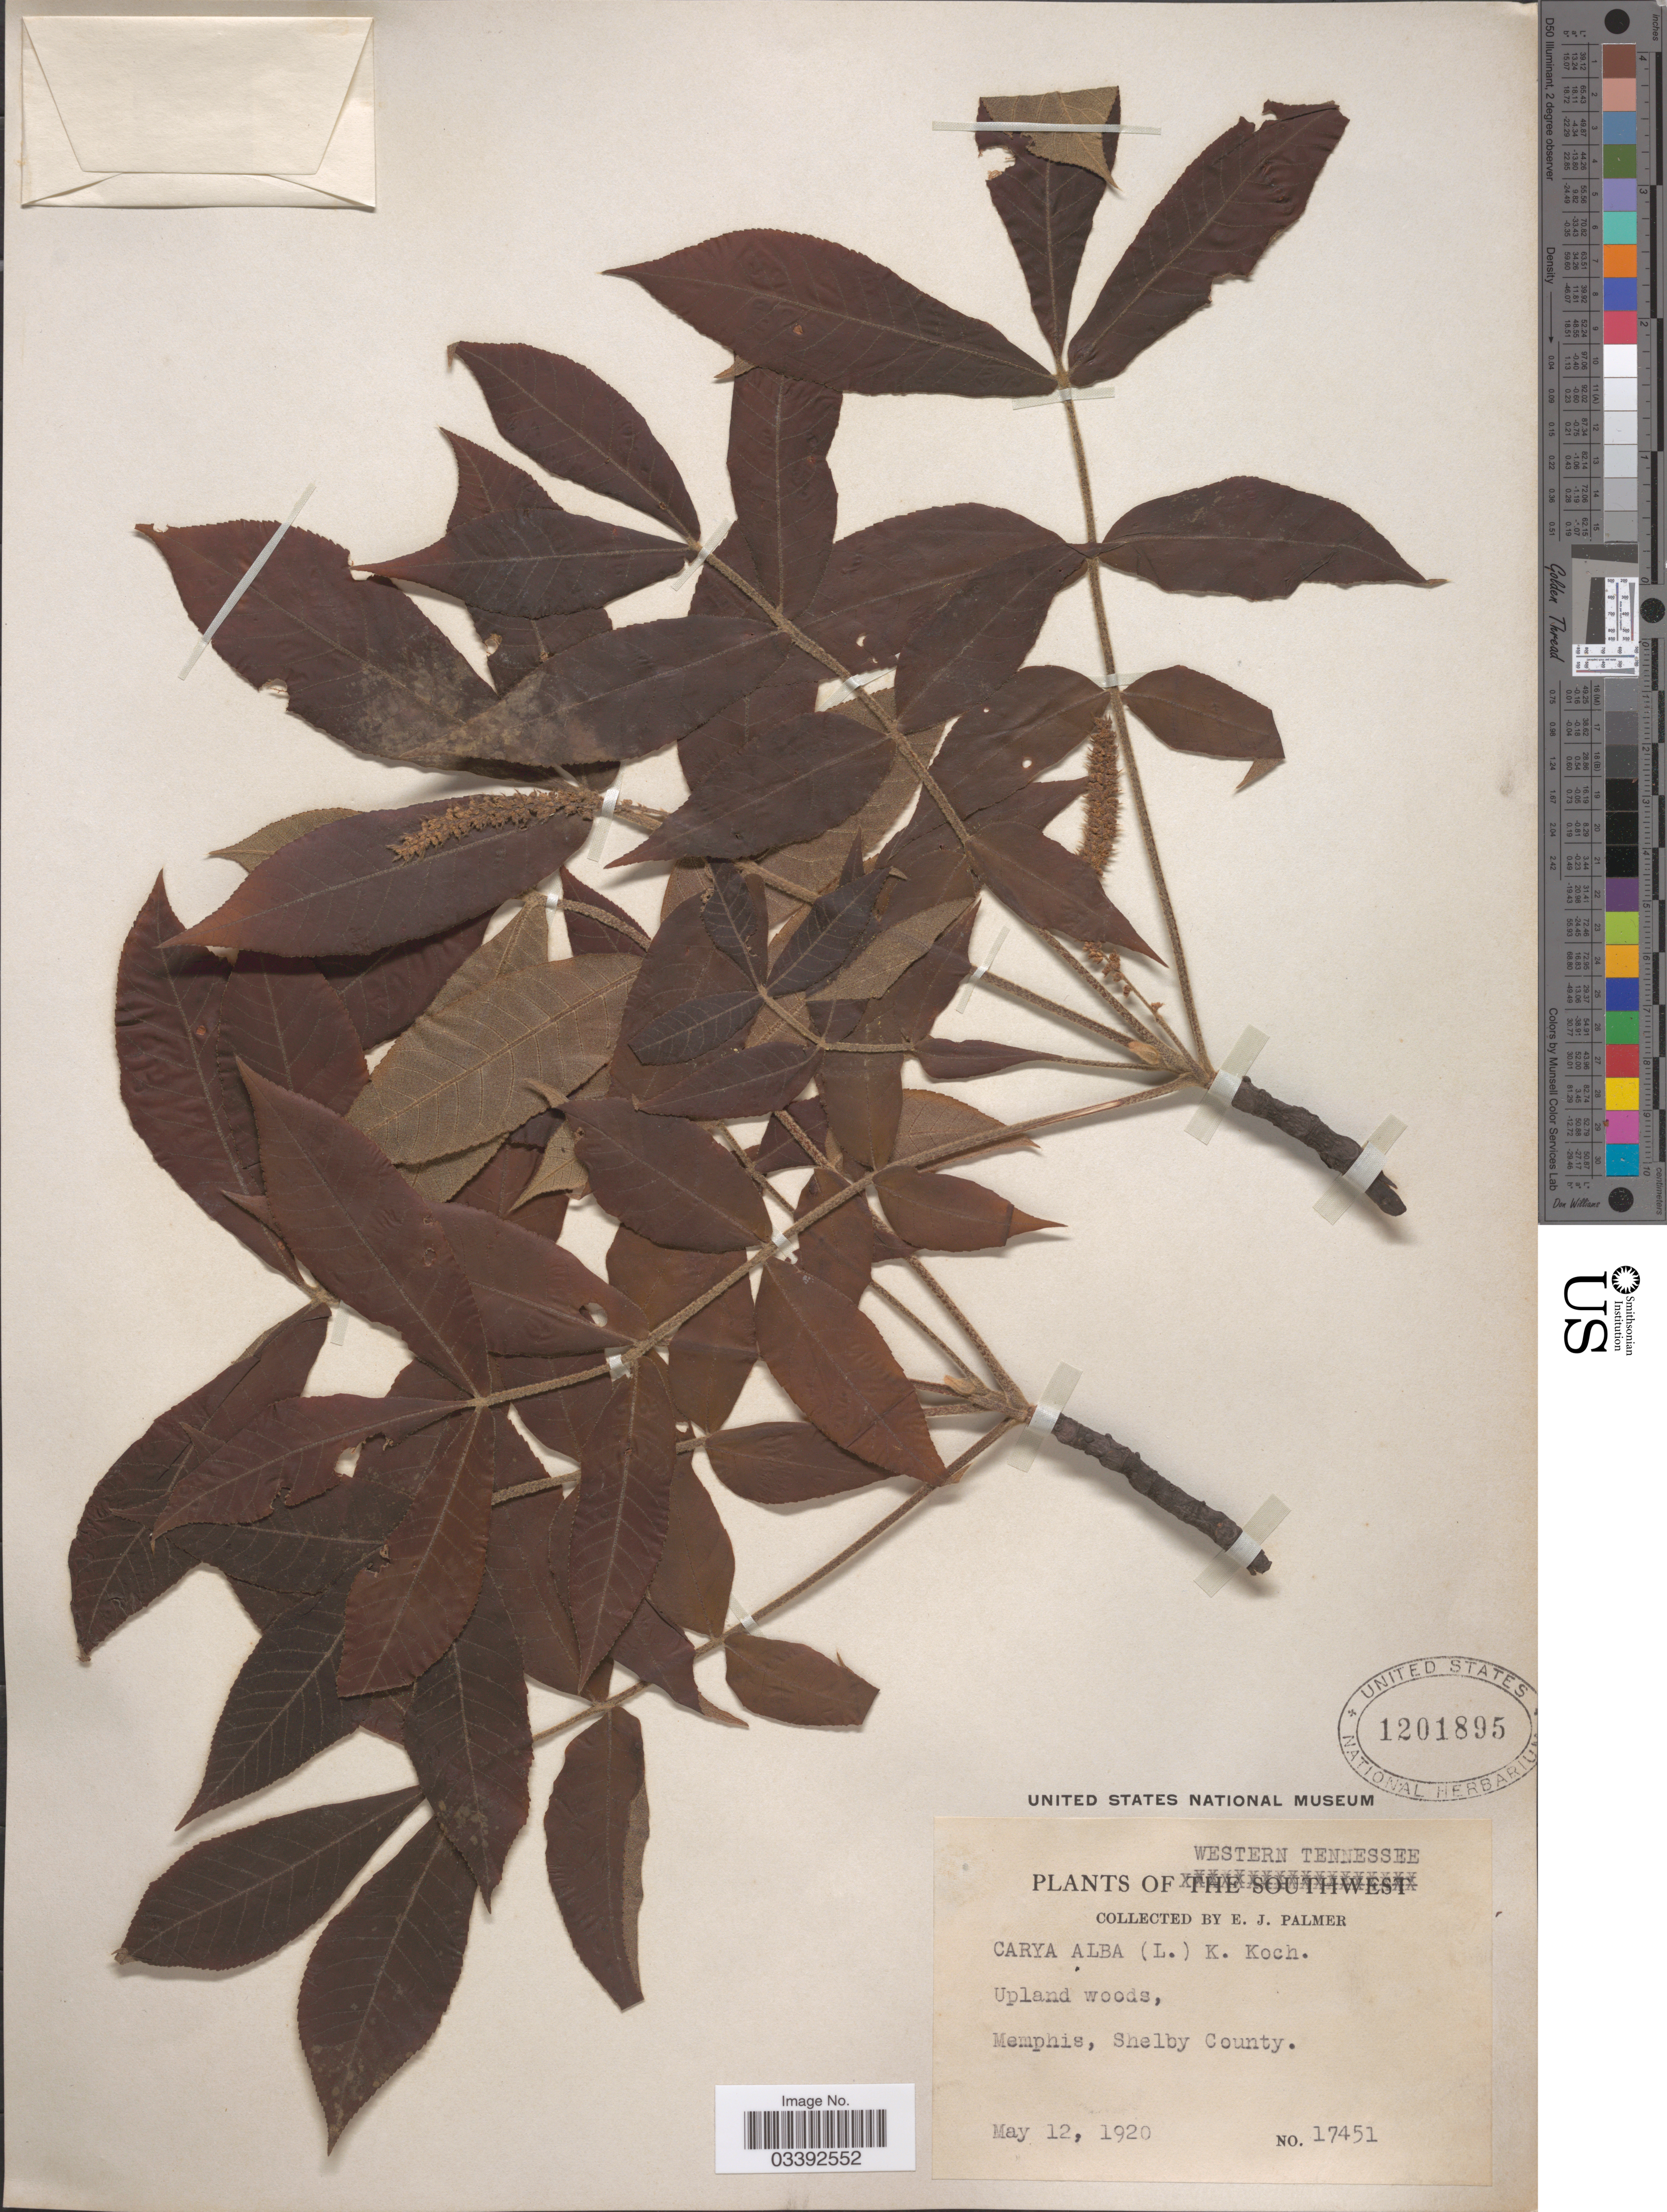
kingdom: Plantae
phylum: Tracheophyta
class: Magnoliopsida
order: Fagales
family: Juglandaceae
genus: Carya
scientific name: Carya tomentosa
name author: (Lam.) Nutt.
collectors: E. J. Palmer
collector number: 17451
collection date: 1920-05-12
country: United States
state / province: Tennessee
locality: Western Tennessee. Memphis, Shelby County.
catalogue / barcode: US 1201895